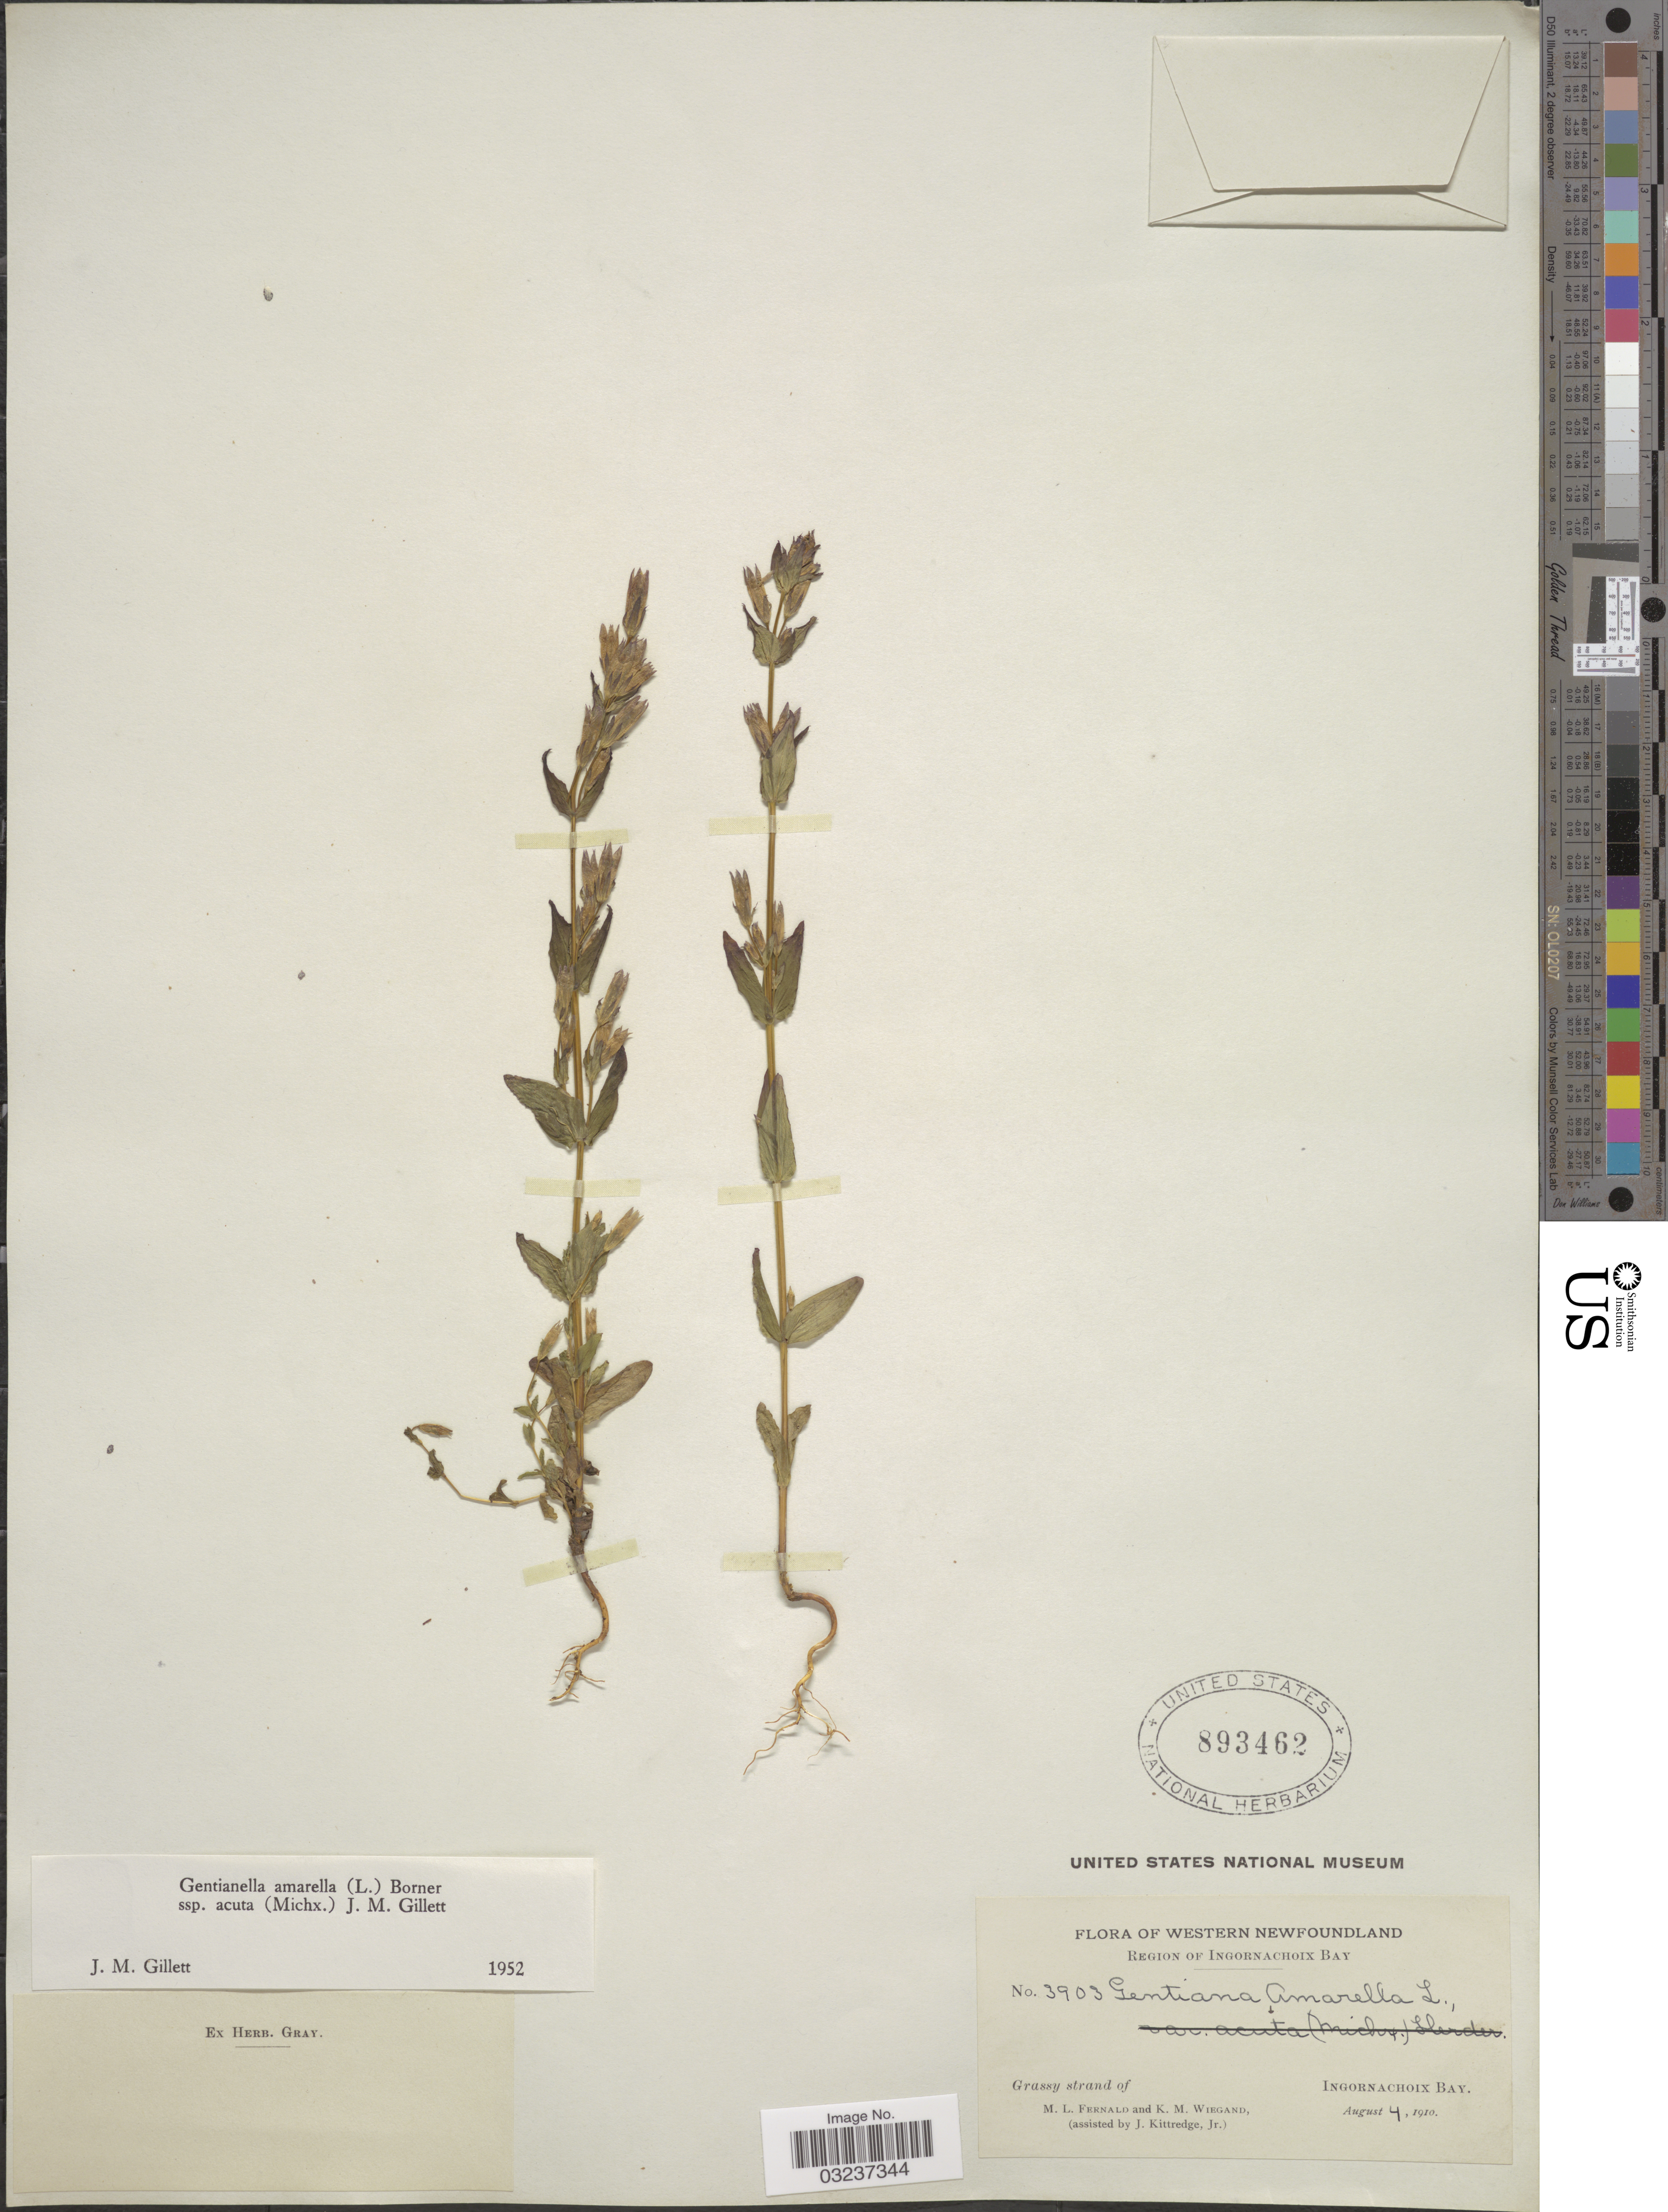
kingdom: Plantae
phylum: Tracheophyta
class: Magnoliopsida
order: Gentianales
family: Gentianaceae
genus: Gentianella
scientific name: Gentianella amarella subsp. acuta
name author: (Michx.) J.M. Gillett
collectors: M. L. Fernald, K. M. Wiegand & J. Kittredge Jr.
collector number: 3903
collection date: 1910-08-04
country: Canada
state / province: Newfoundland and Labrador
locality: Western Newfoundland. Region of Ingornachoix Bay. Grassy strand of Ingornachoix Bay.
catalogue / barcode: US 893462